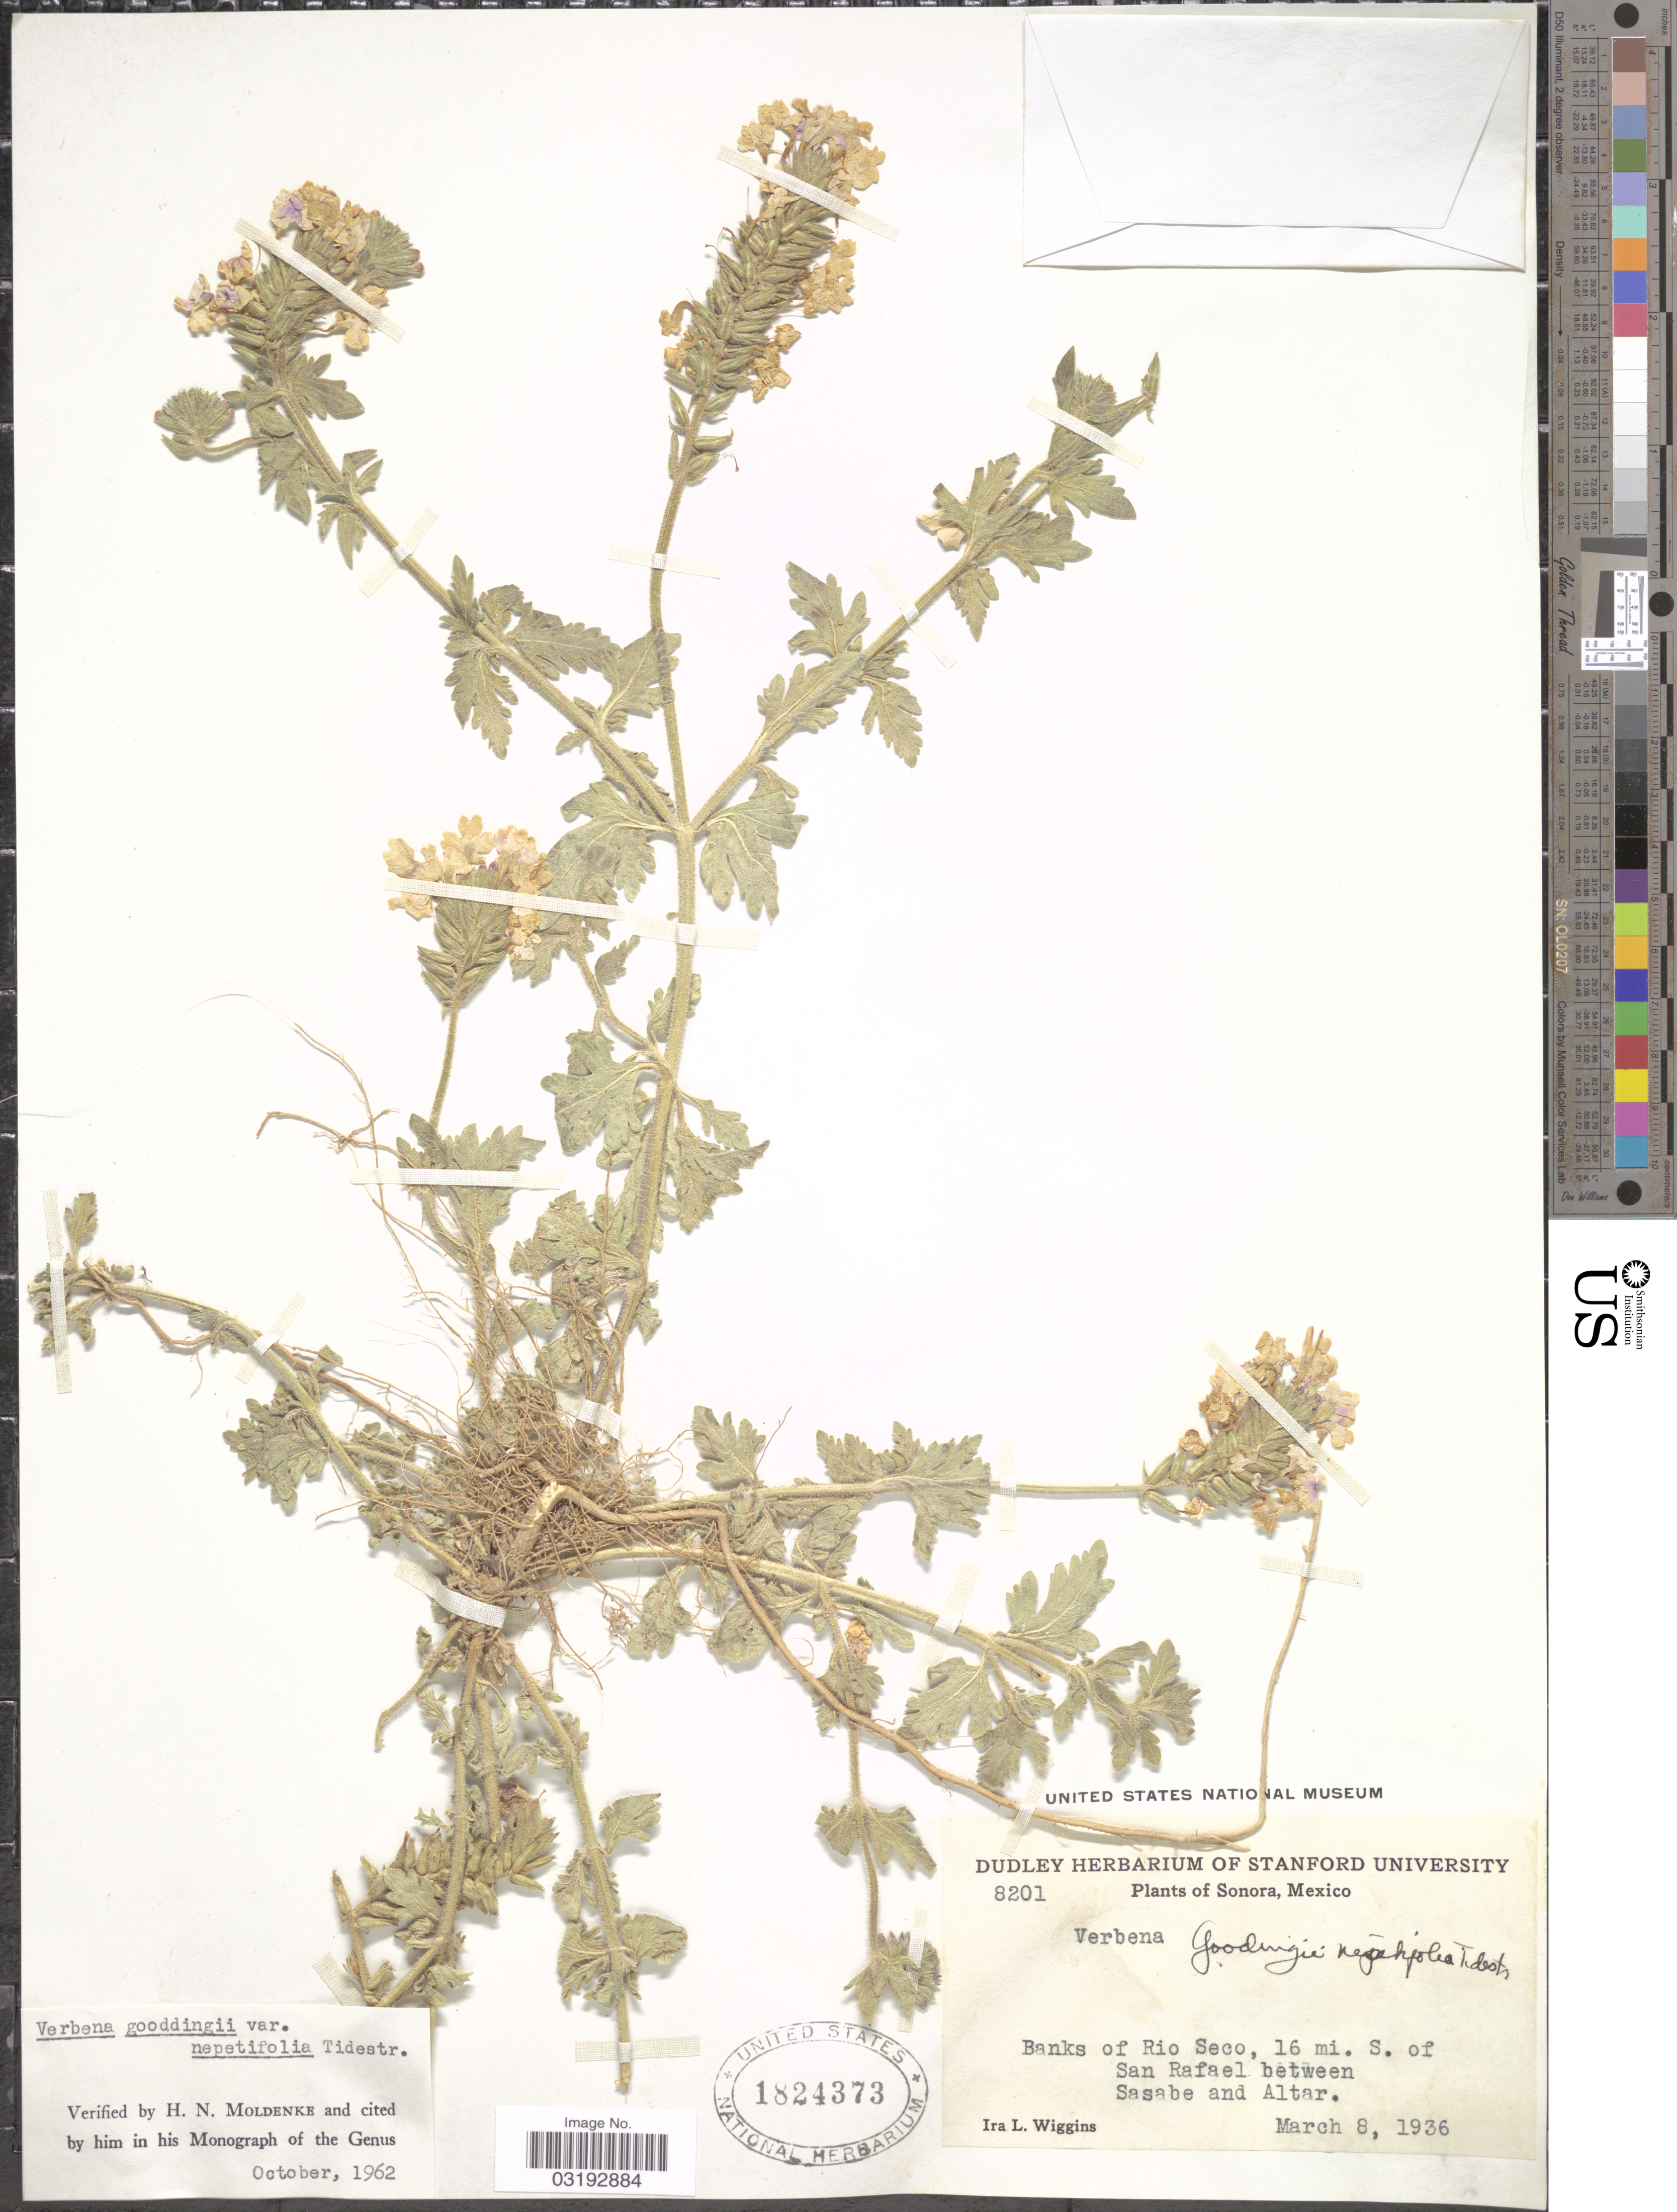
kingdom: Plantae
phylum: Tracheophyta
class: Magnoliopsida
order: Lamiales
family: Verbenaceae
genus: Verbena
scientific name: Verbena gooddingii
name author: Briq.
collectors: I. L. Wiggins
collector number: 8201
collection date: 1936-03-08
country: Mexico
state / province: Sonora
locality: Banks of Rio Seco, 16 mi. S. of San Rafael between Sasabe and Altar.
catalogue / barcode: US 1824373